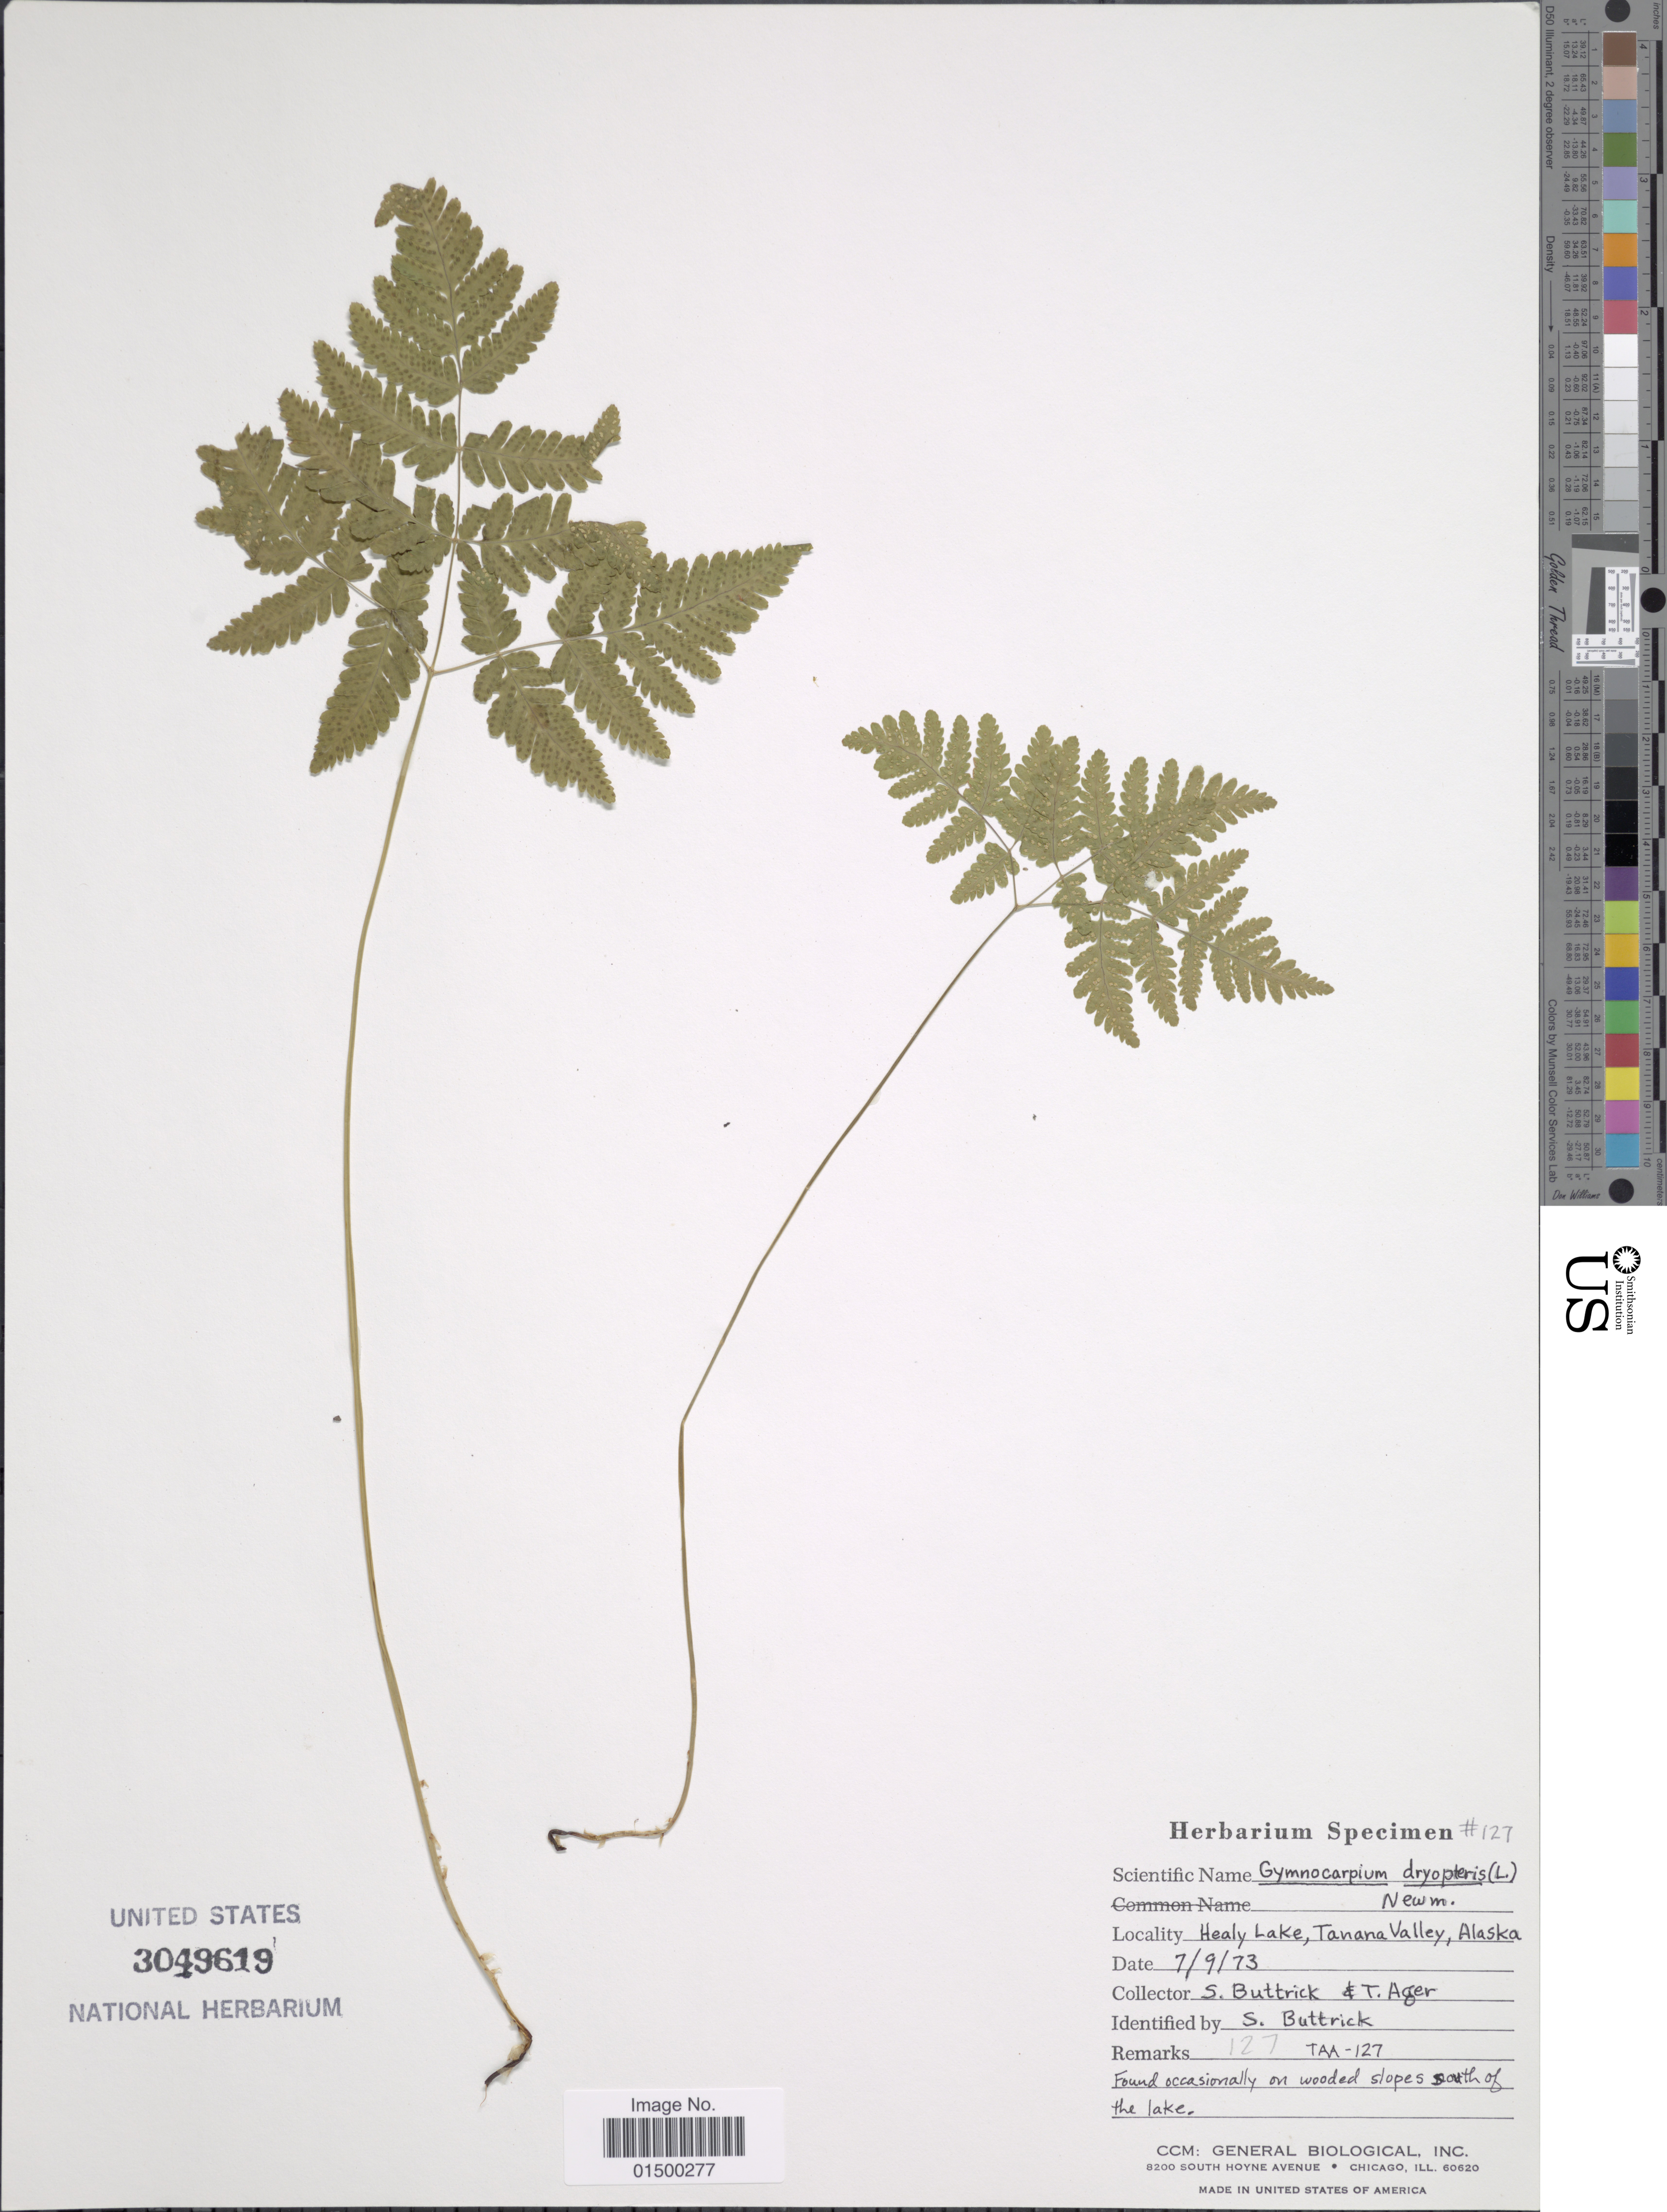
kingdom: Plantae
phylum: Tracheophyta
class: Polypodiopsida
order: Polypodiales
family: Cystopteridaceae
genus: Gymnocarpium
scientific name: Gymnocarpium disjunctum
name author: (Rupr.) Ching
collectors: S. Buttrick & T. A. Ager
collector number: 127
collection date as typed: Transcribed d/m/y: 7/7/73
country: United States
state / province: Alaska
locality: Healy Lake, Tanana Valley, Alaska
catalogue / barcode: US 3049619